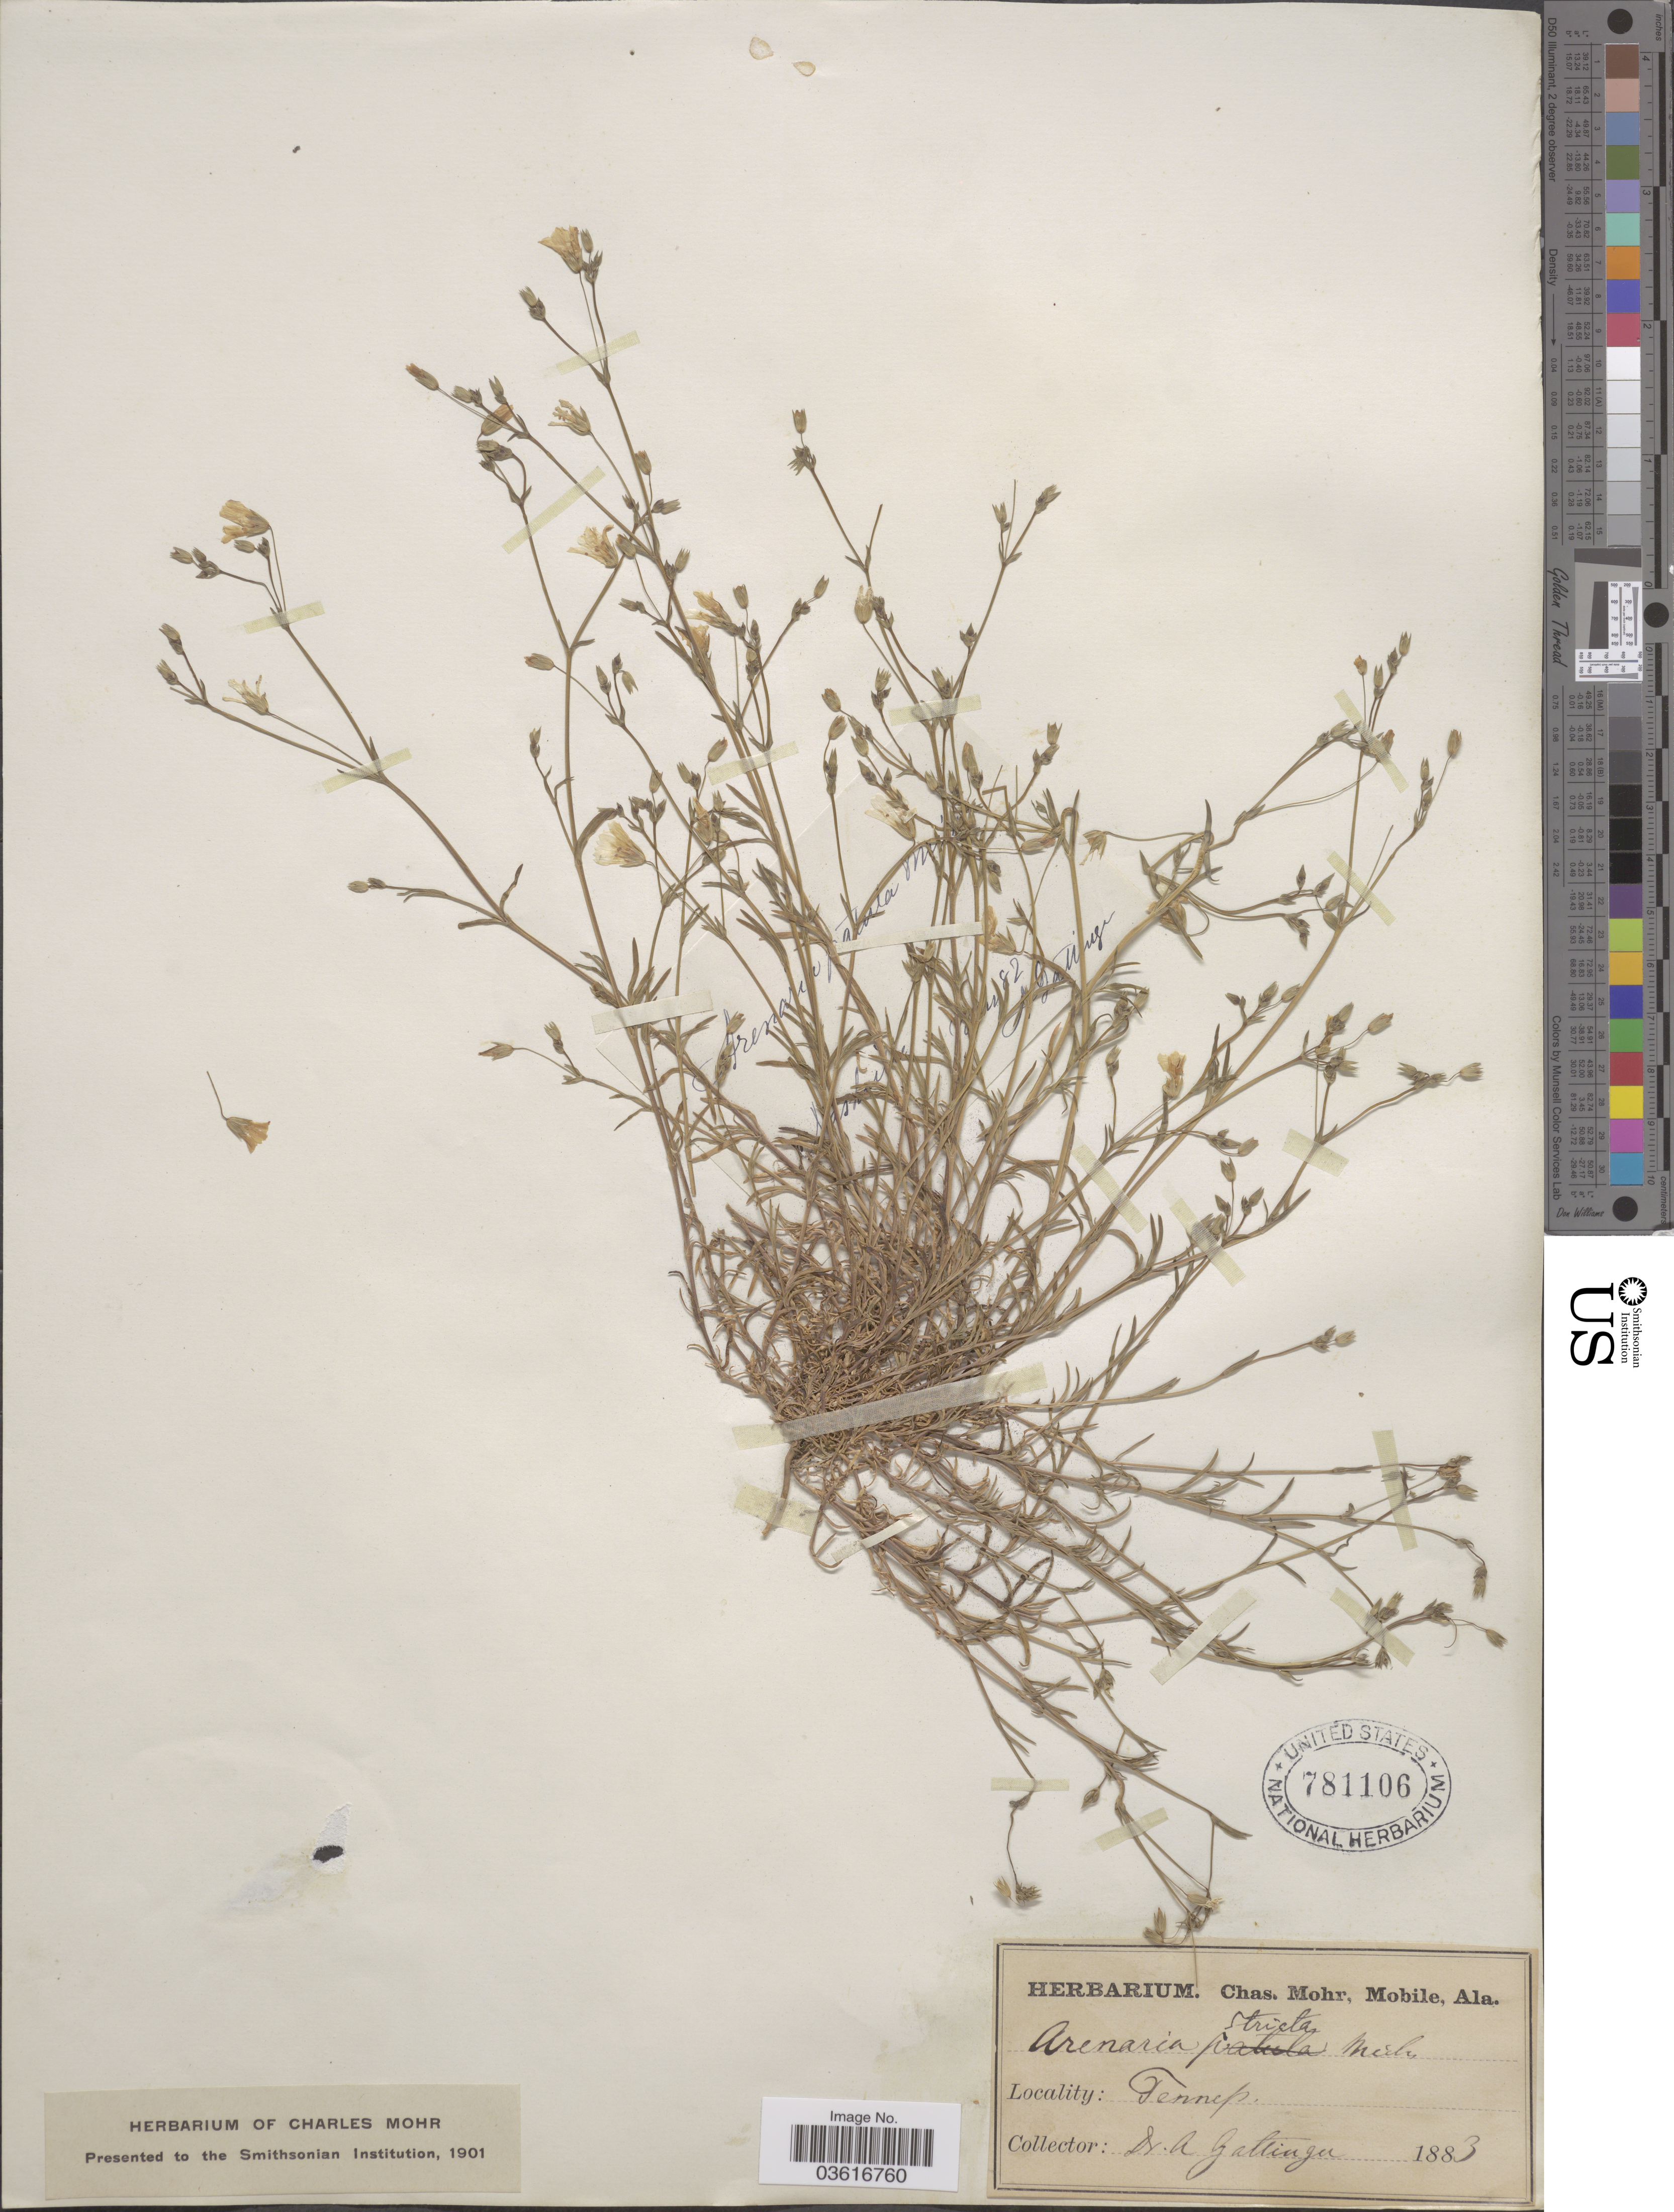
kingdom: Plantae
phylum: Tracheophyta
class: Magnoliopsida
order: Caryophyllales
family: Caryophyllaceae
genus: Minuartia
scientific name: Minuartia stricta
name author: (Sw.) Hiern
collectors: A. Gattinger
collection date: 1883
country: United States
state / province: Tennessee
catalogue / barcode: US 781106